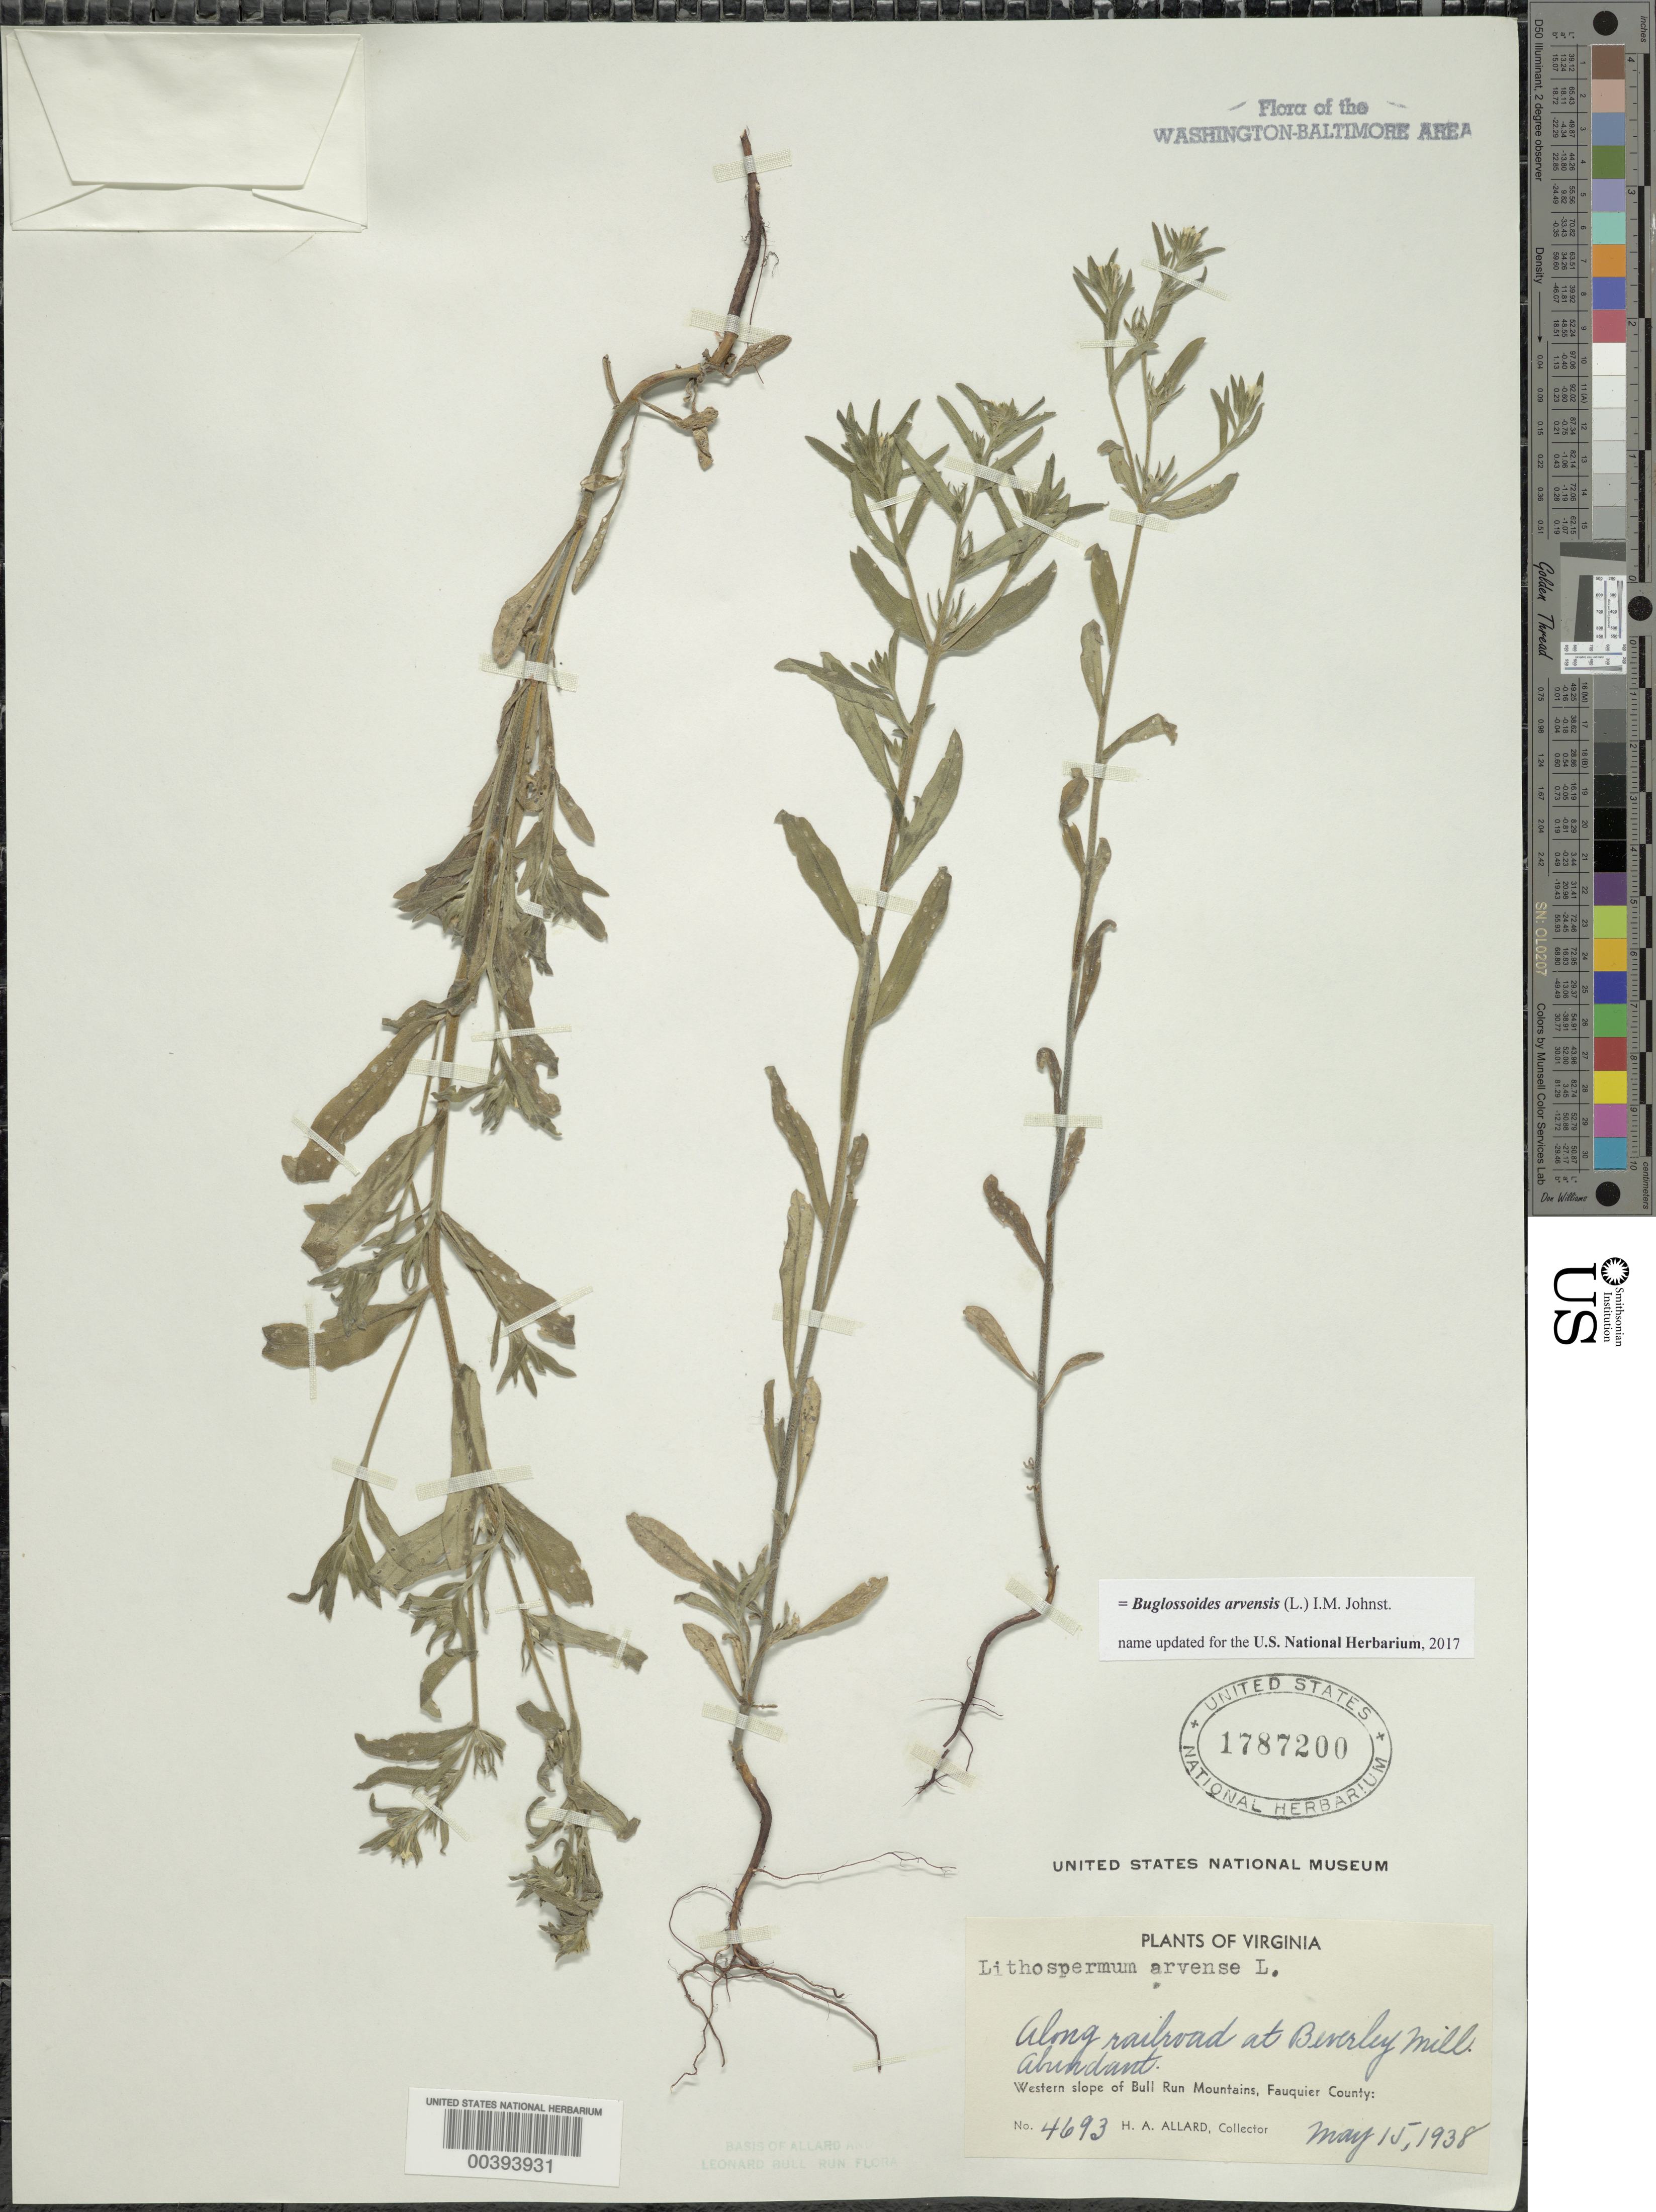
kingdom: Plantae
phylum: Tracheophyta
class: Magnoliopsida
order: Boraginales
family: Boraginaceae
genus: Buglossoides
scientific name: Buglossoides arvensis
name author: (L.) I.M. Johnst.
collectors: H. A. Allard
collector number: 4693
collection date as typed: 15 May 1938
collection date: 1938-05-15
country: United States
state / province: Virginia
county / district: Fauquier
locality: Beverley Mill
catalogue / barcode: US 1787200